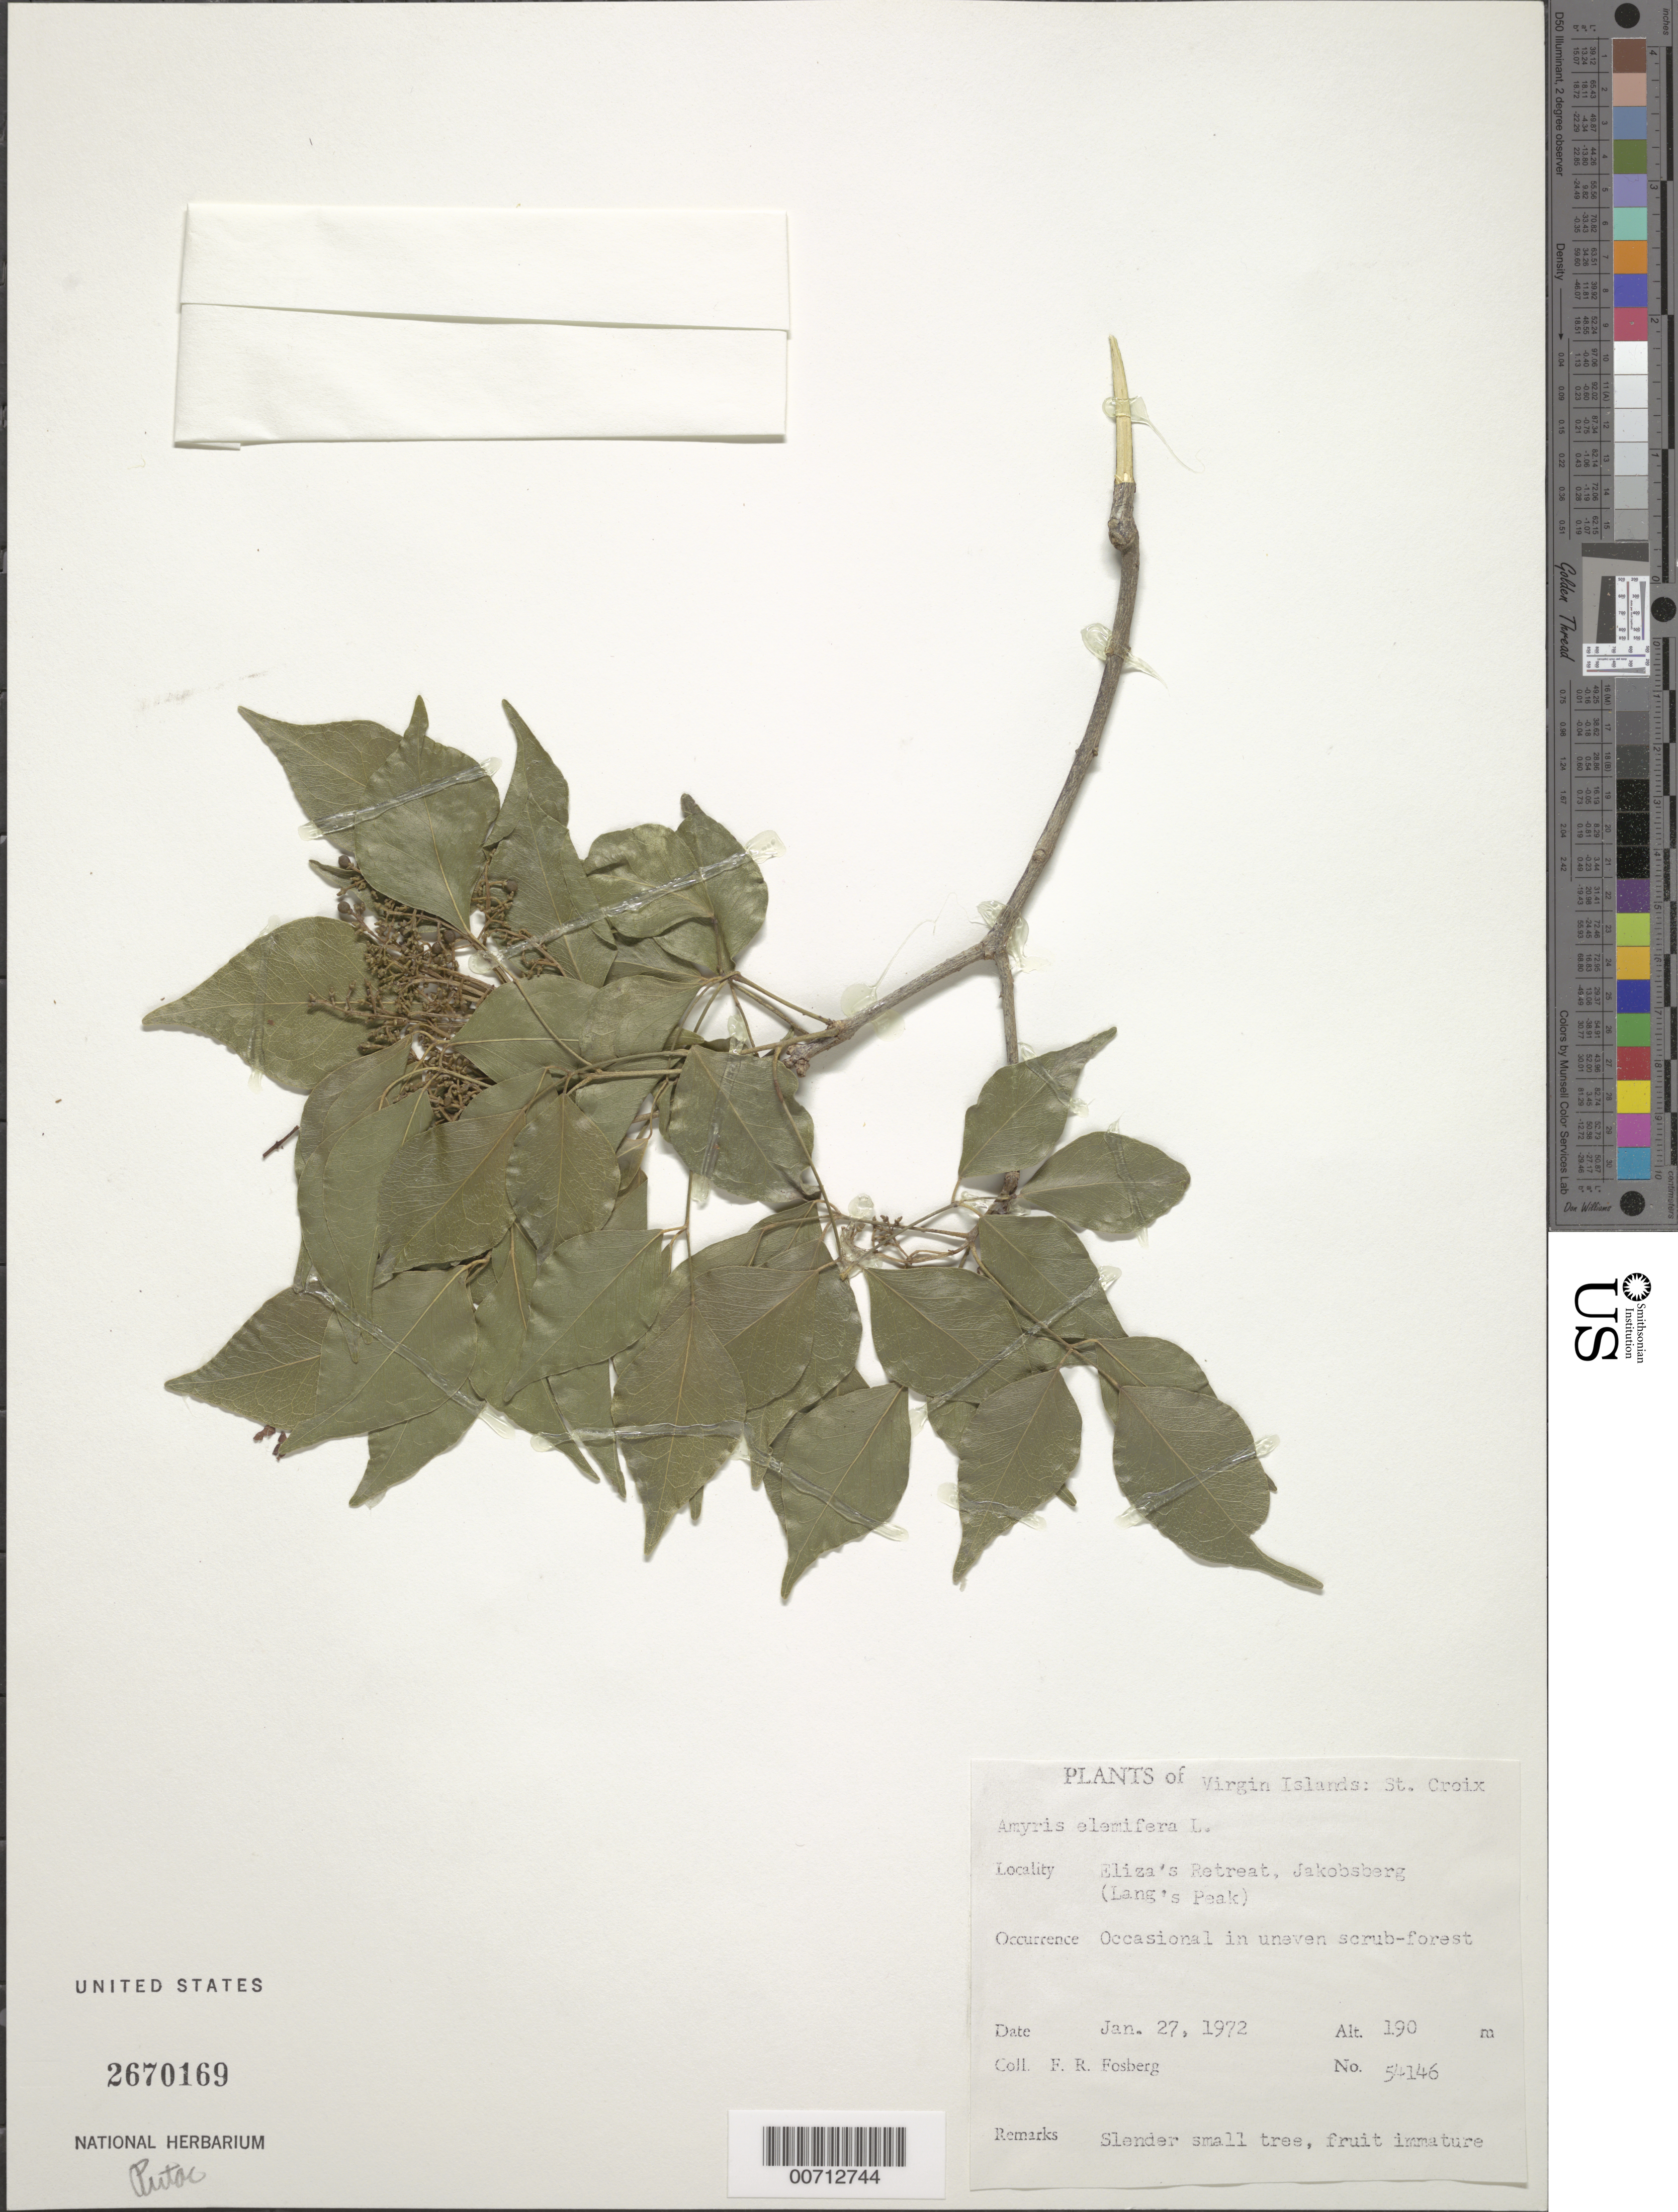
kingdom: Plantae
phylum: Tracheophyta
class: Magnoliopsida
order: Sapindales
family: Rutaceae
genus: Amyris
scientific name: Amyris elemifera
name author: L.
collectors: F. R. Fosberg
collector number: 54146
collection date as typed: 27 Jan 1972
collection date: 1972-01-27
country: U.S. Virgin Islands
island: St. Croix Island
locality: Eliza's Retreat, Jakobsberg (Lang's Peak)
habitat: Uneven scrub-forest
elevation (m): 190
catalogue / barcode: US 2670169